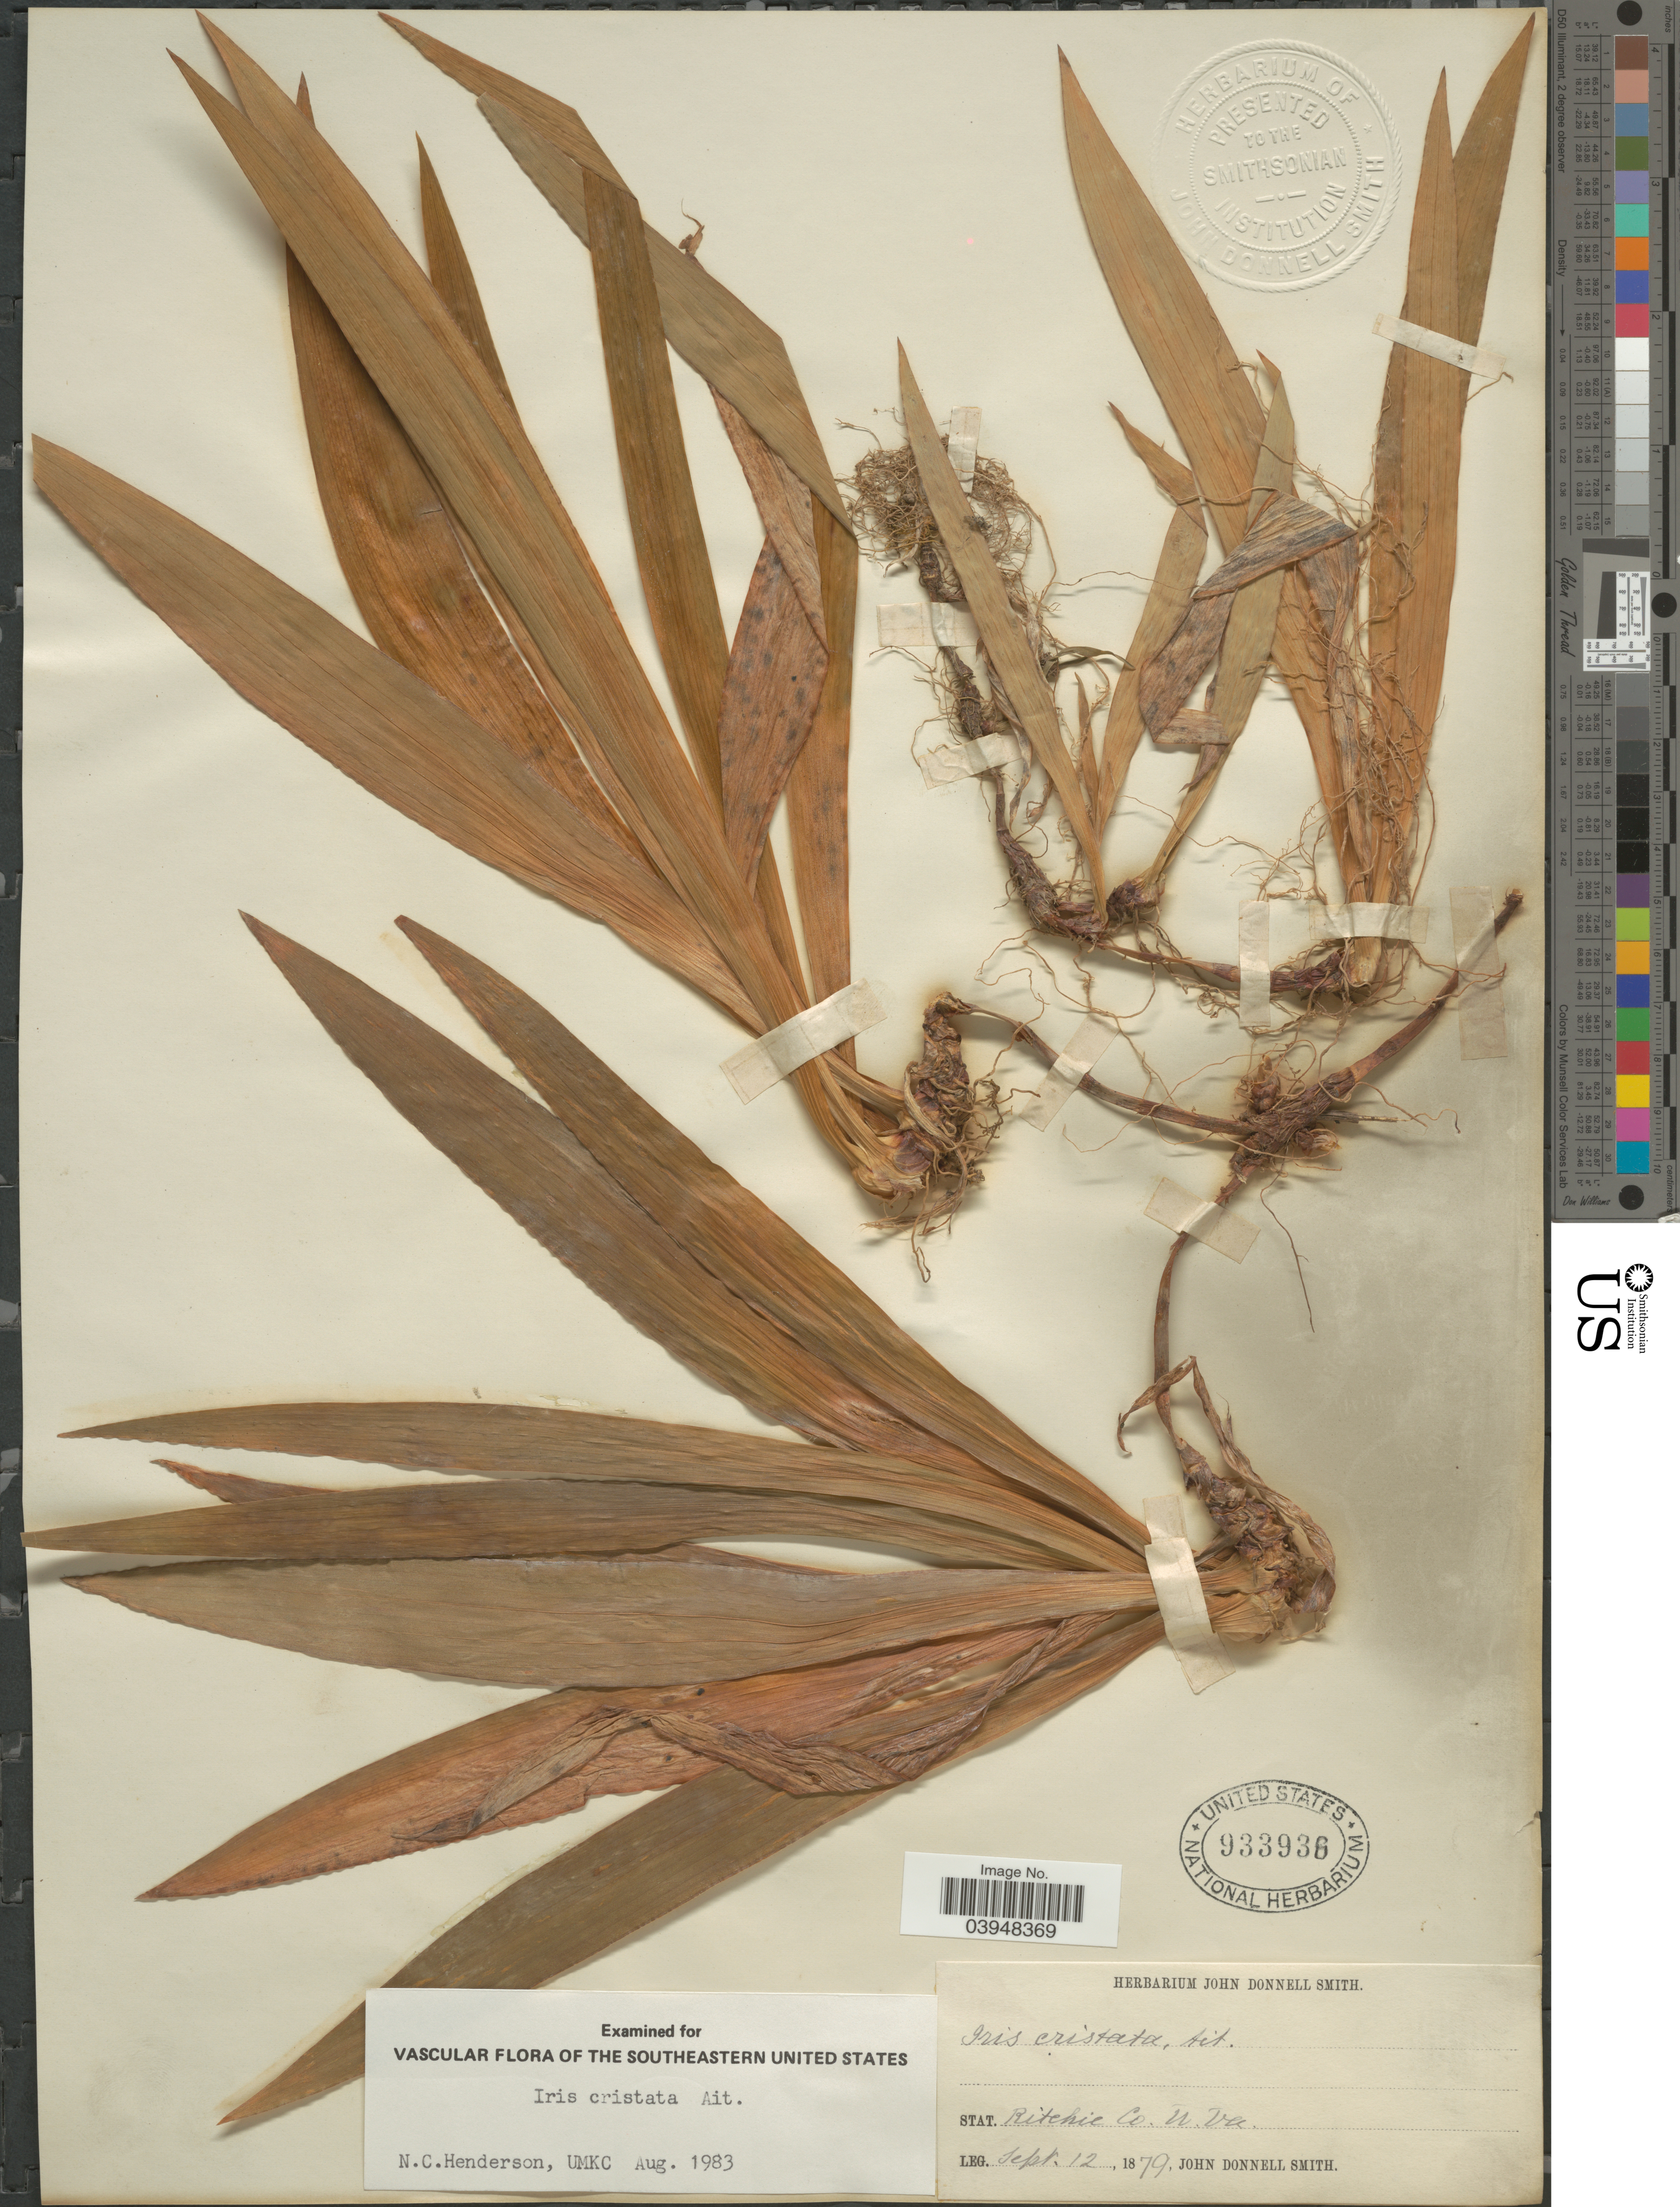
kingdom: Plantae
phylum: Tracheophyta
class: Liliopsida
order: Asparagales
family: Iridaceae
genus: Iris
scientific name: Iris cristata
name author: Aiton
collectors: J. Donnell Smith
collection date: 1879-09-12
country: United States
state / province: West Virginia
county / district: Ritchie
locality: Stat. Ritchie Co.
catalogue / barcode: US 933936